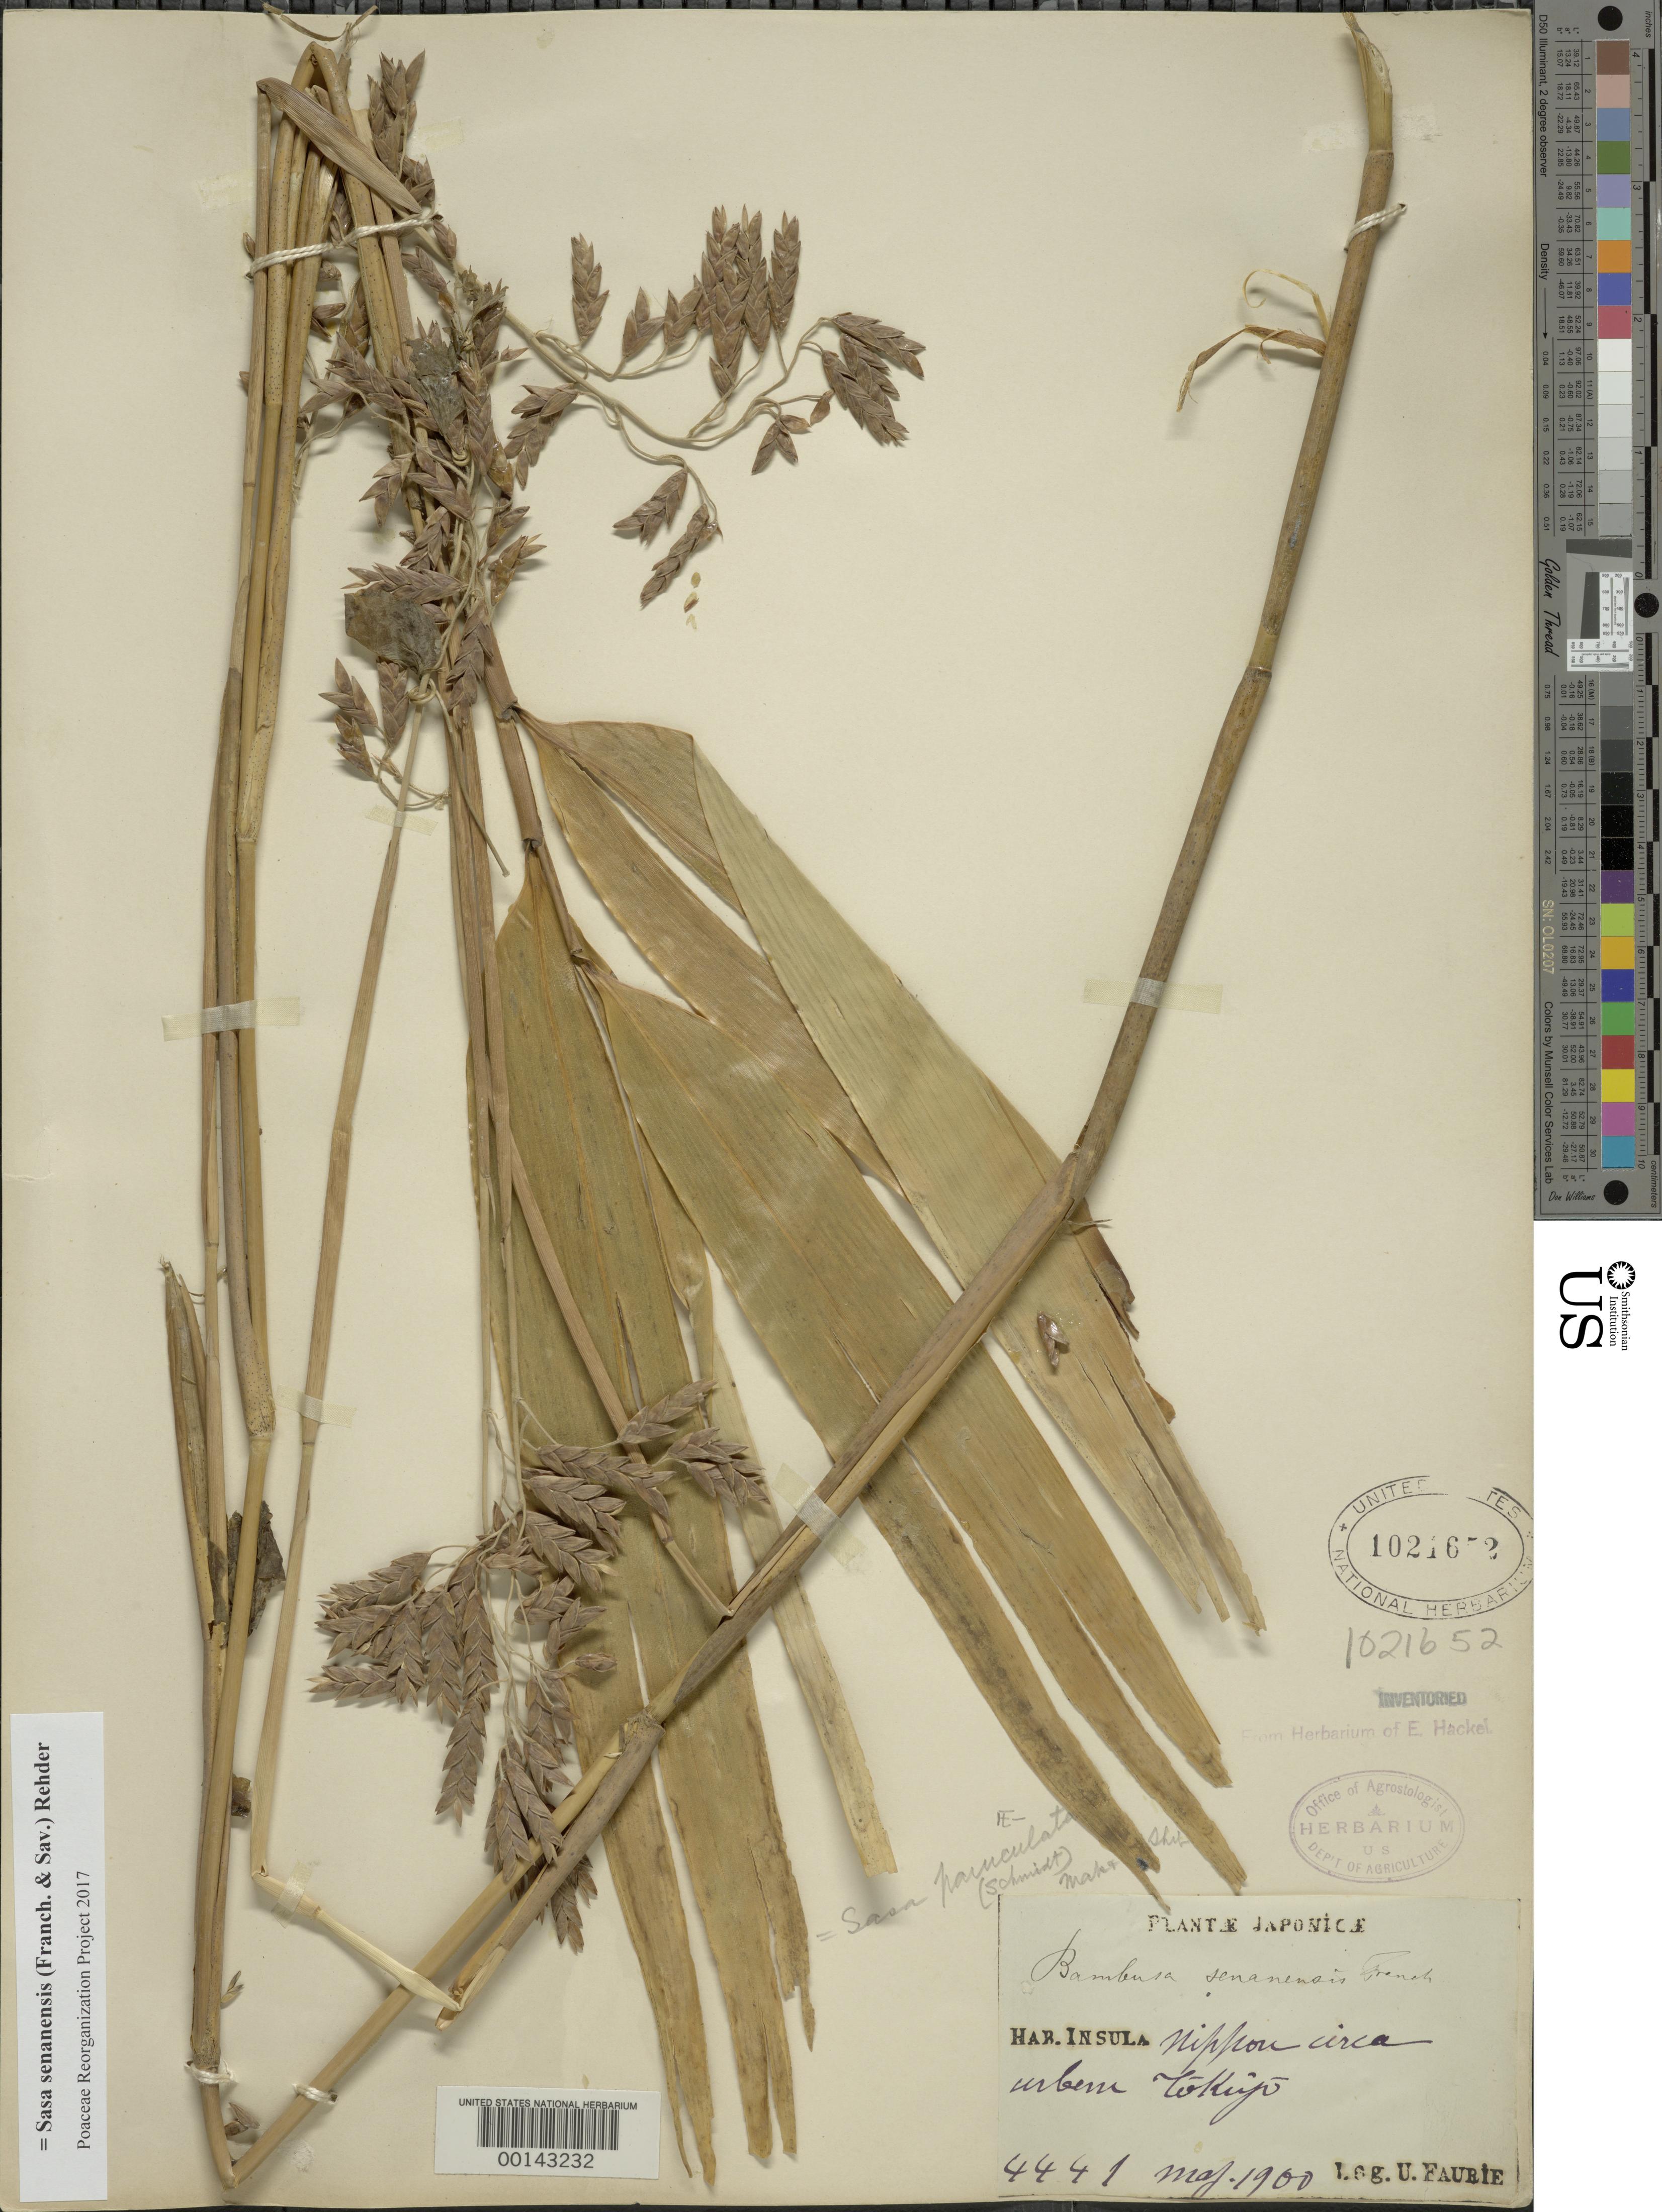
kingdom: Plantae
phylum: Tracheophyta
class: Liliopsida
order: Poales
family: Poaceae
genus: Sasa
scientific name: Sasa senanensis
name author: (Franch. & Sav.) Rehder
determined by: Poaceae Reorganization Project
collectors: U. Faurie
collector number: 4441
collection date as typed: May 1900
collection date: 1900-05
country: Japan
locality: Nippon, tokyo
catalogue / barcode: US 1021652